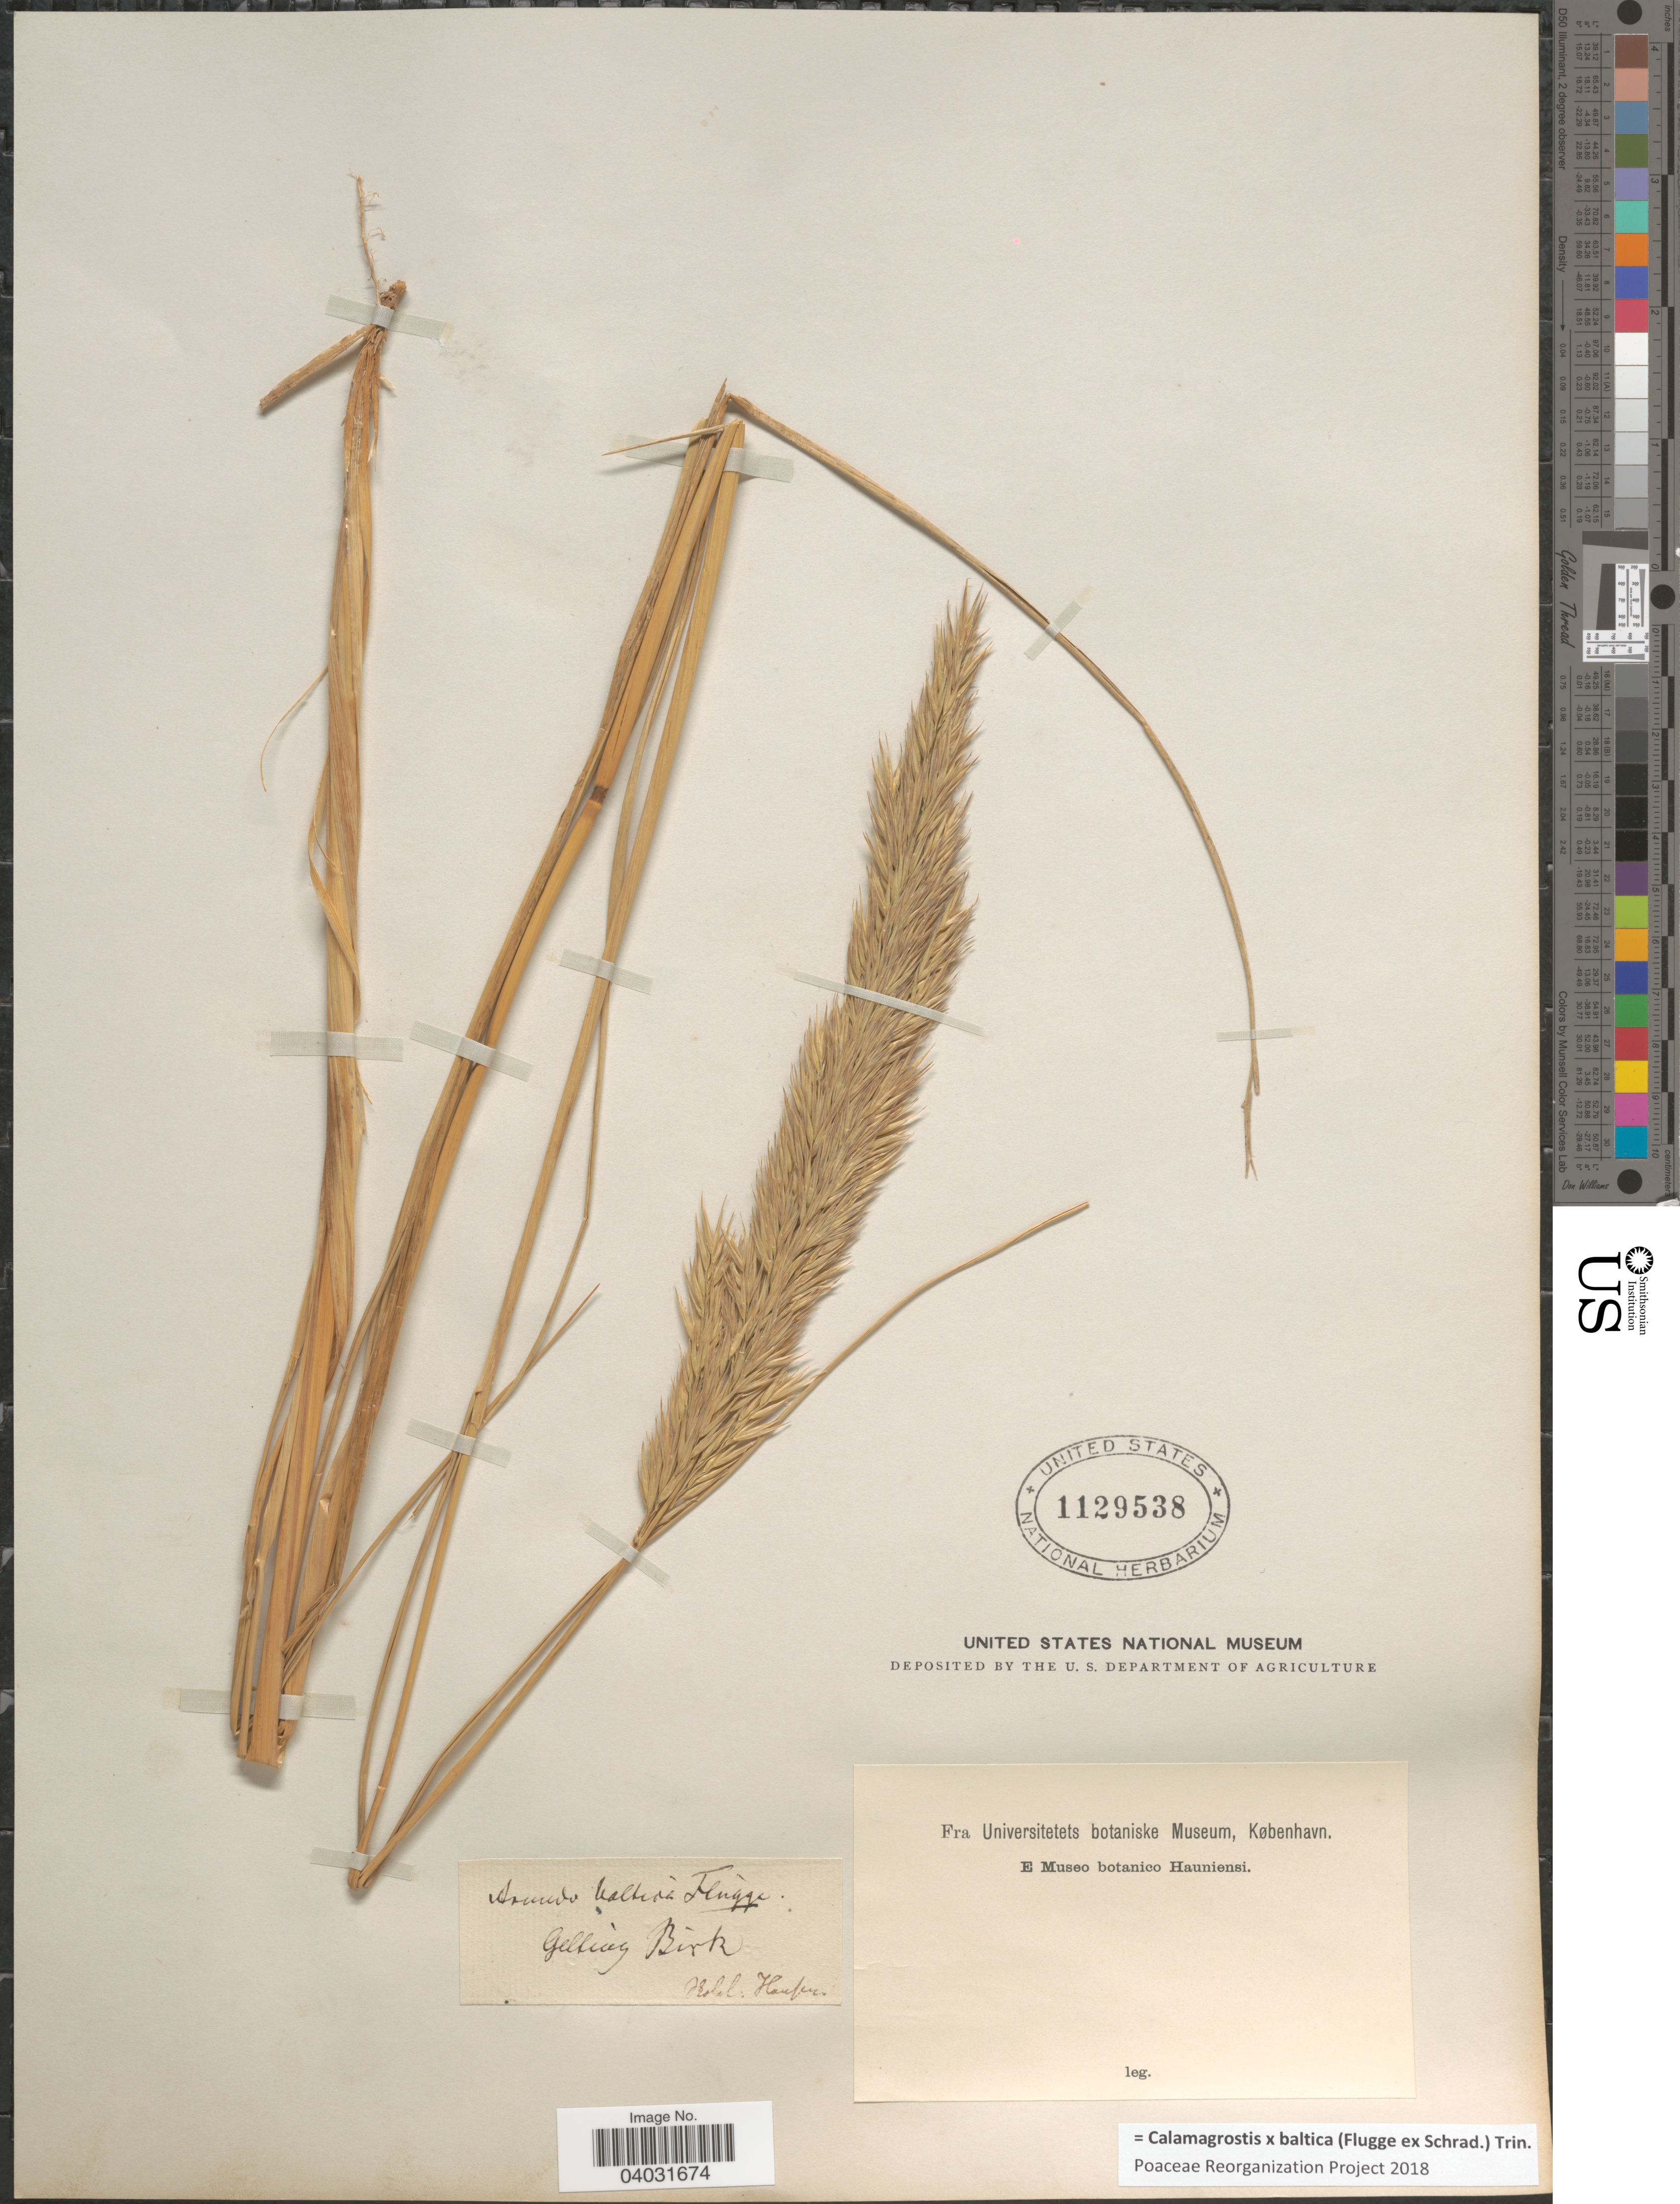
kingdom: Plantae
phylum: Tracheophyta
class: Liliopsida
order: Poales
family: Poaceae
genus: Calamagrostis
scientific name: Calamagrostis x baltica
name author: (Flüggé ex Schrad.) Trin.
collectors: Haufen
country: Germany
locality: Gelting Birk.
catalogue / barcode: US 1129538